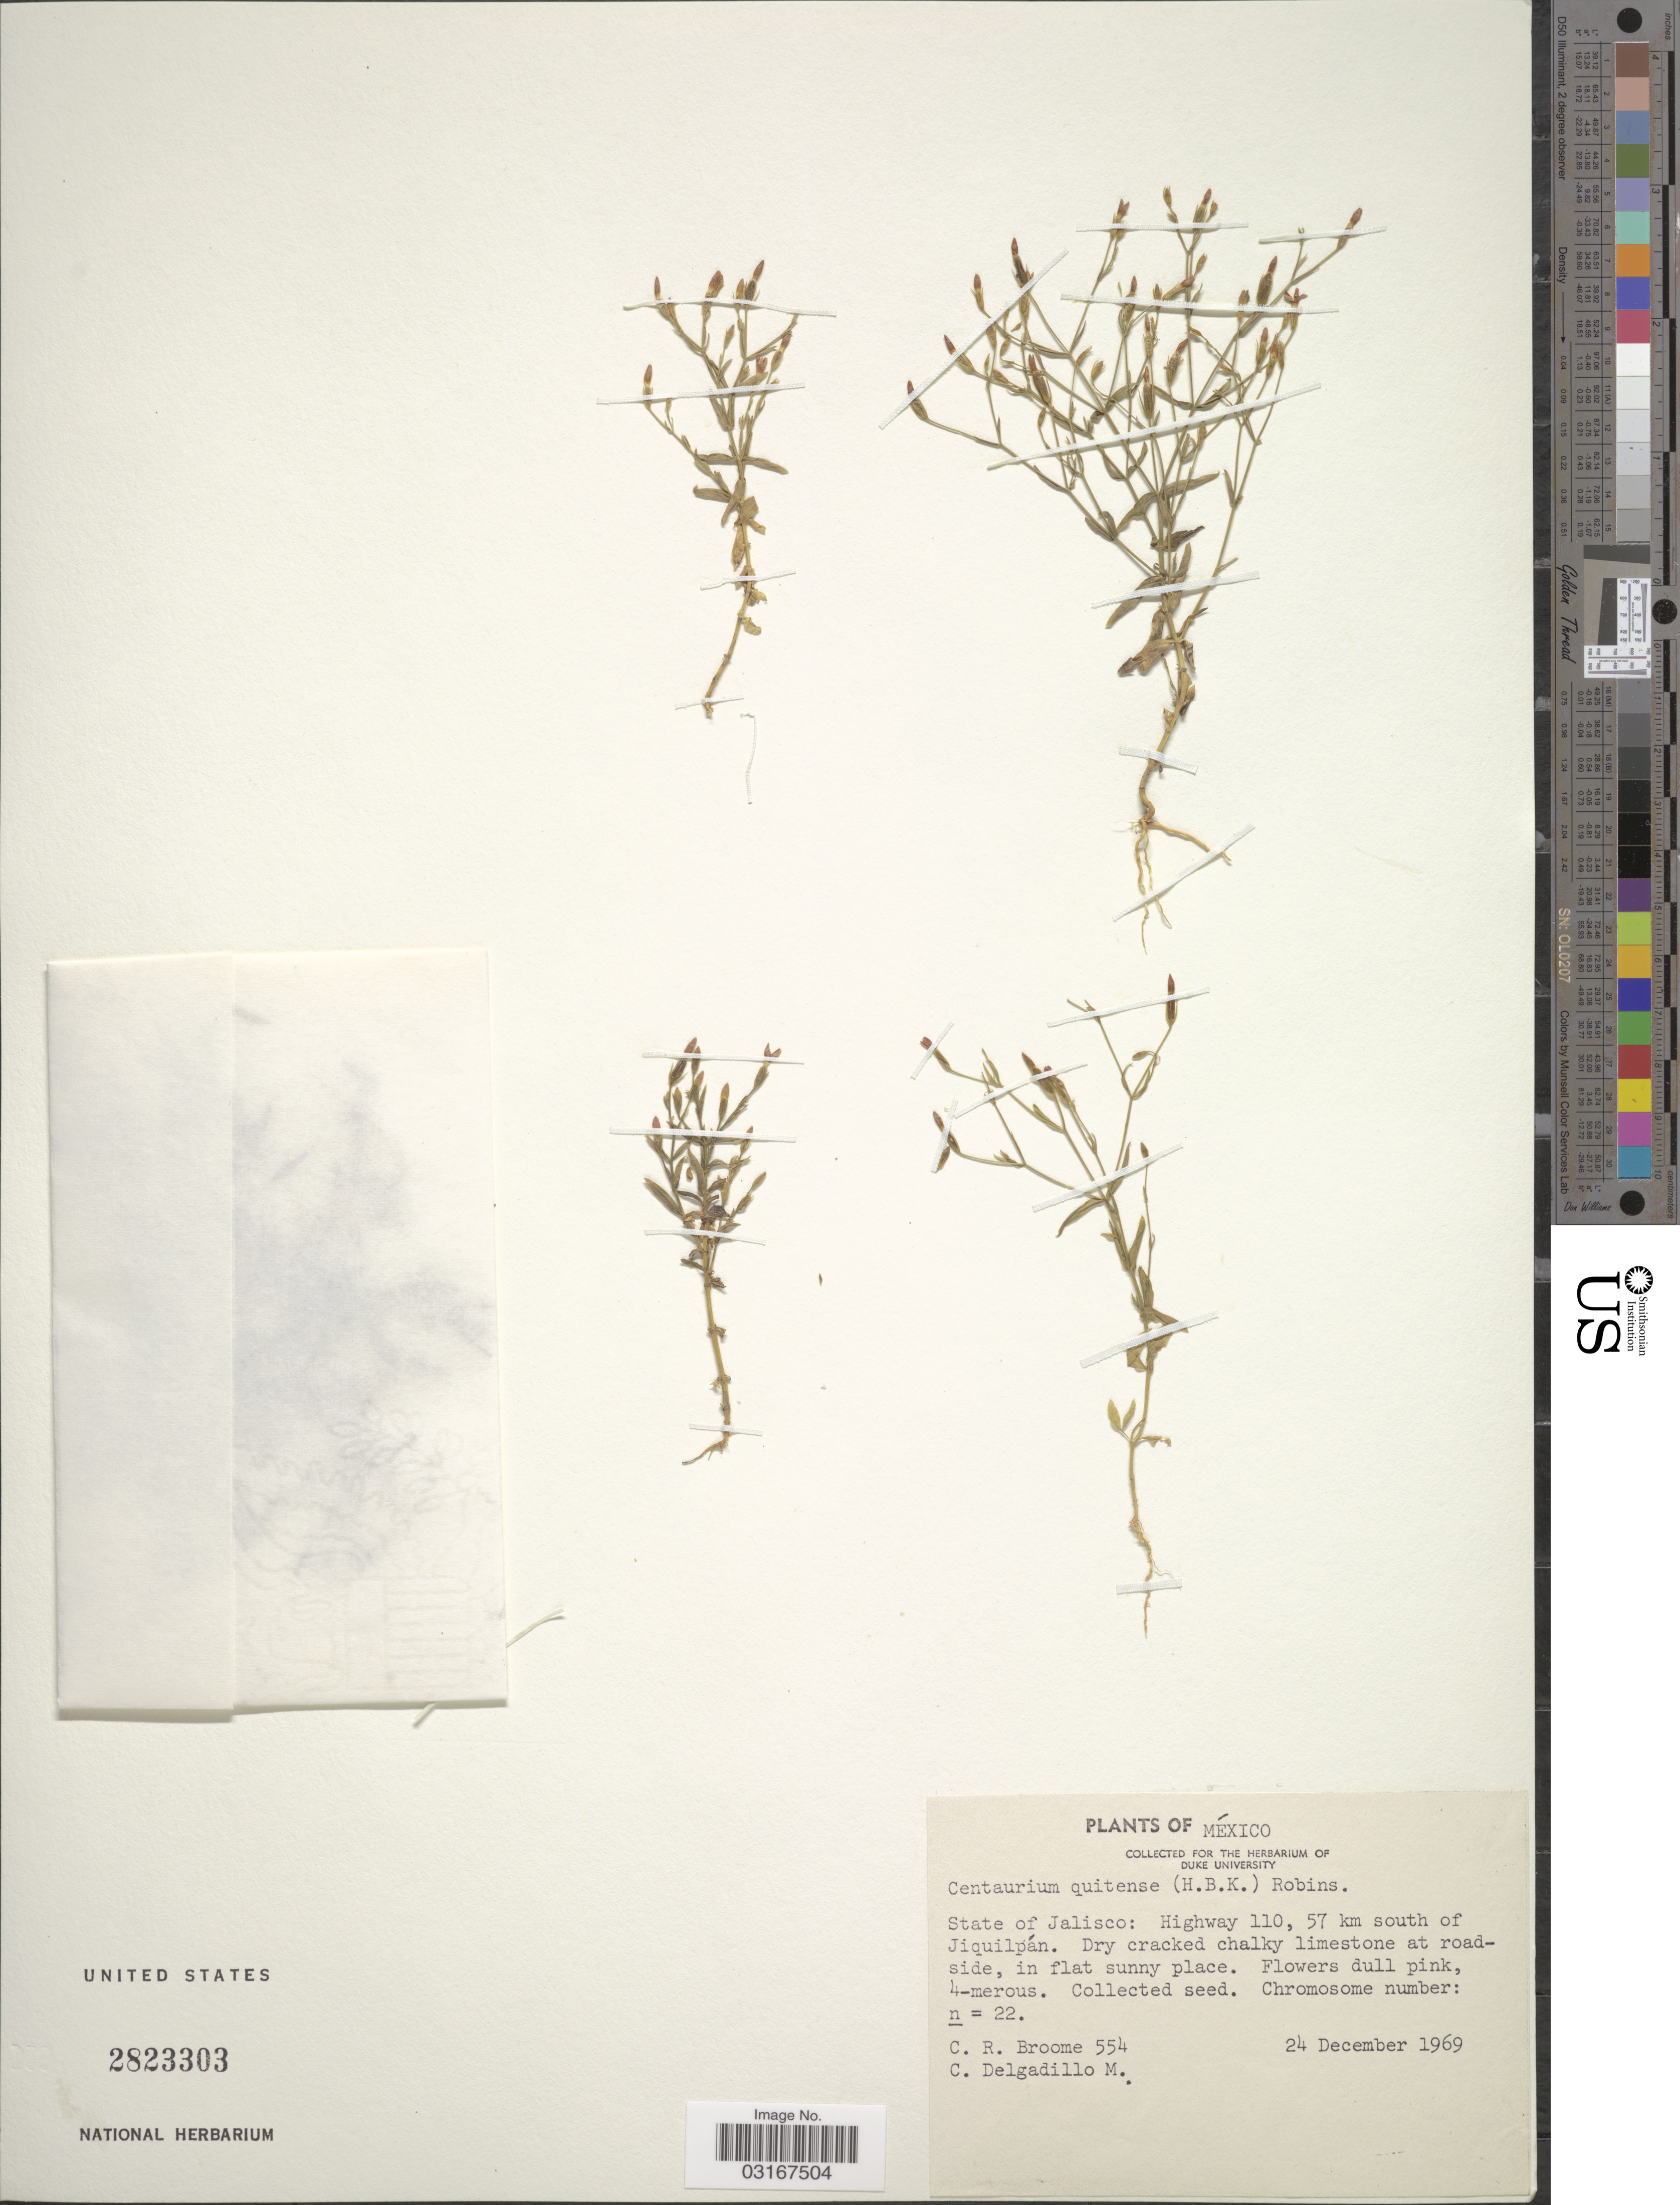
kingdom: Plantae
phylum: Tracheophyta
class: Magnoliopsida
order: Gentianales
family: Gentianaceae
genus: Centaurium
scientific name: Centaurium quitense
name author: (Kunth) B.L. Rob.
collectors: C. R. Broome & C. Delgadillo-m.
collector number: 554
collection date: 1969-12-24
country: Mexico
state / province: Jalisco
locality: Highway 110, 57 km south of Jiquilpán.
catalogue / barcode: US 2823303